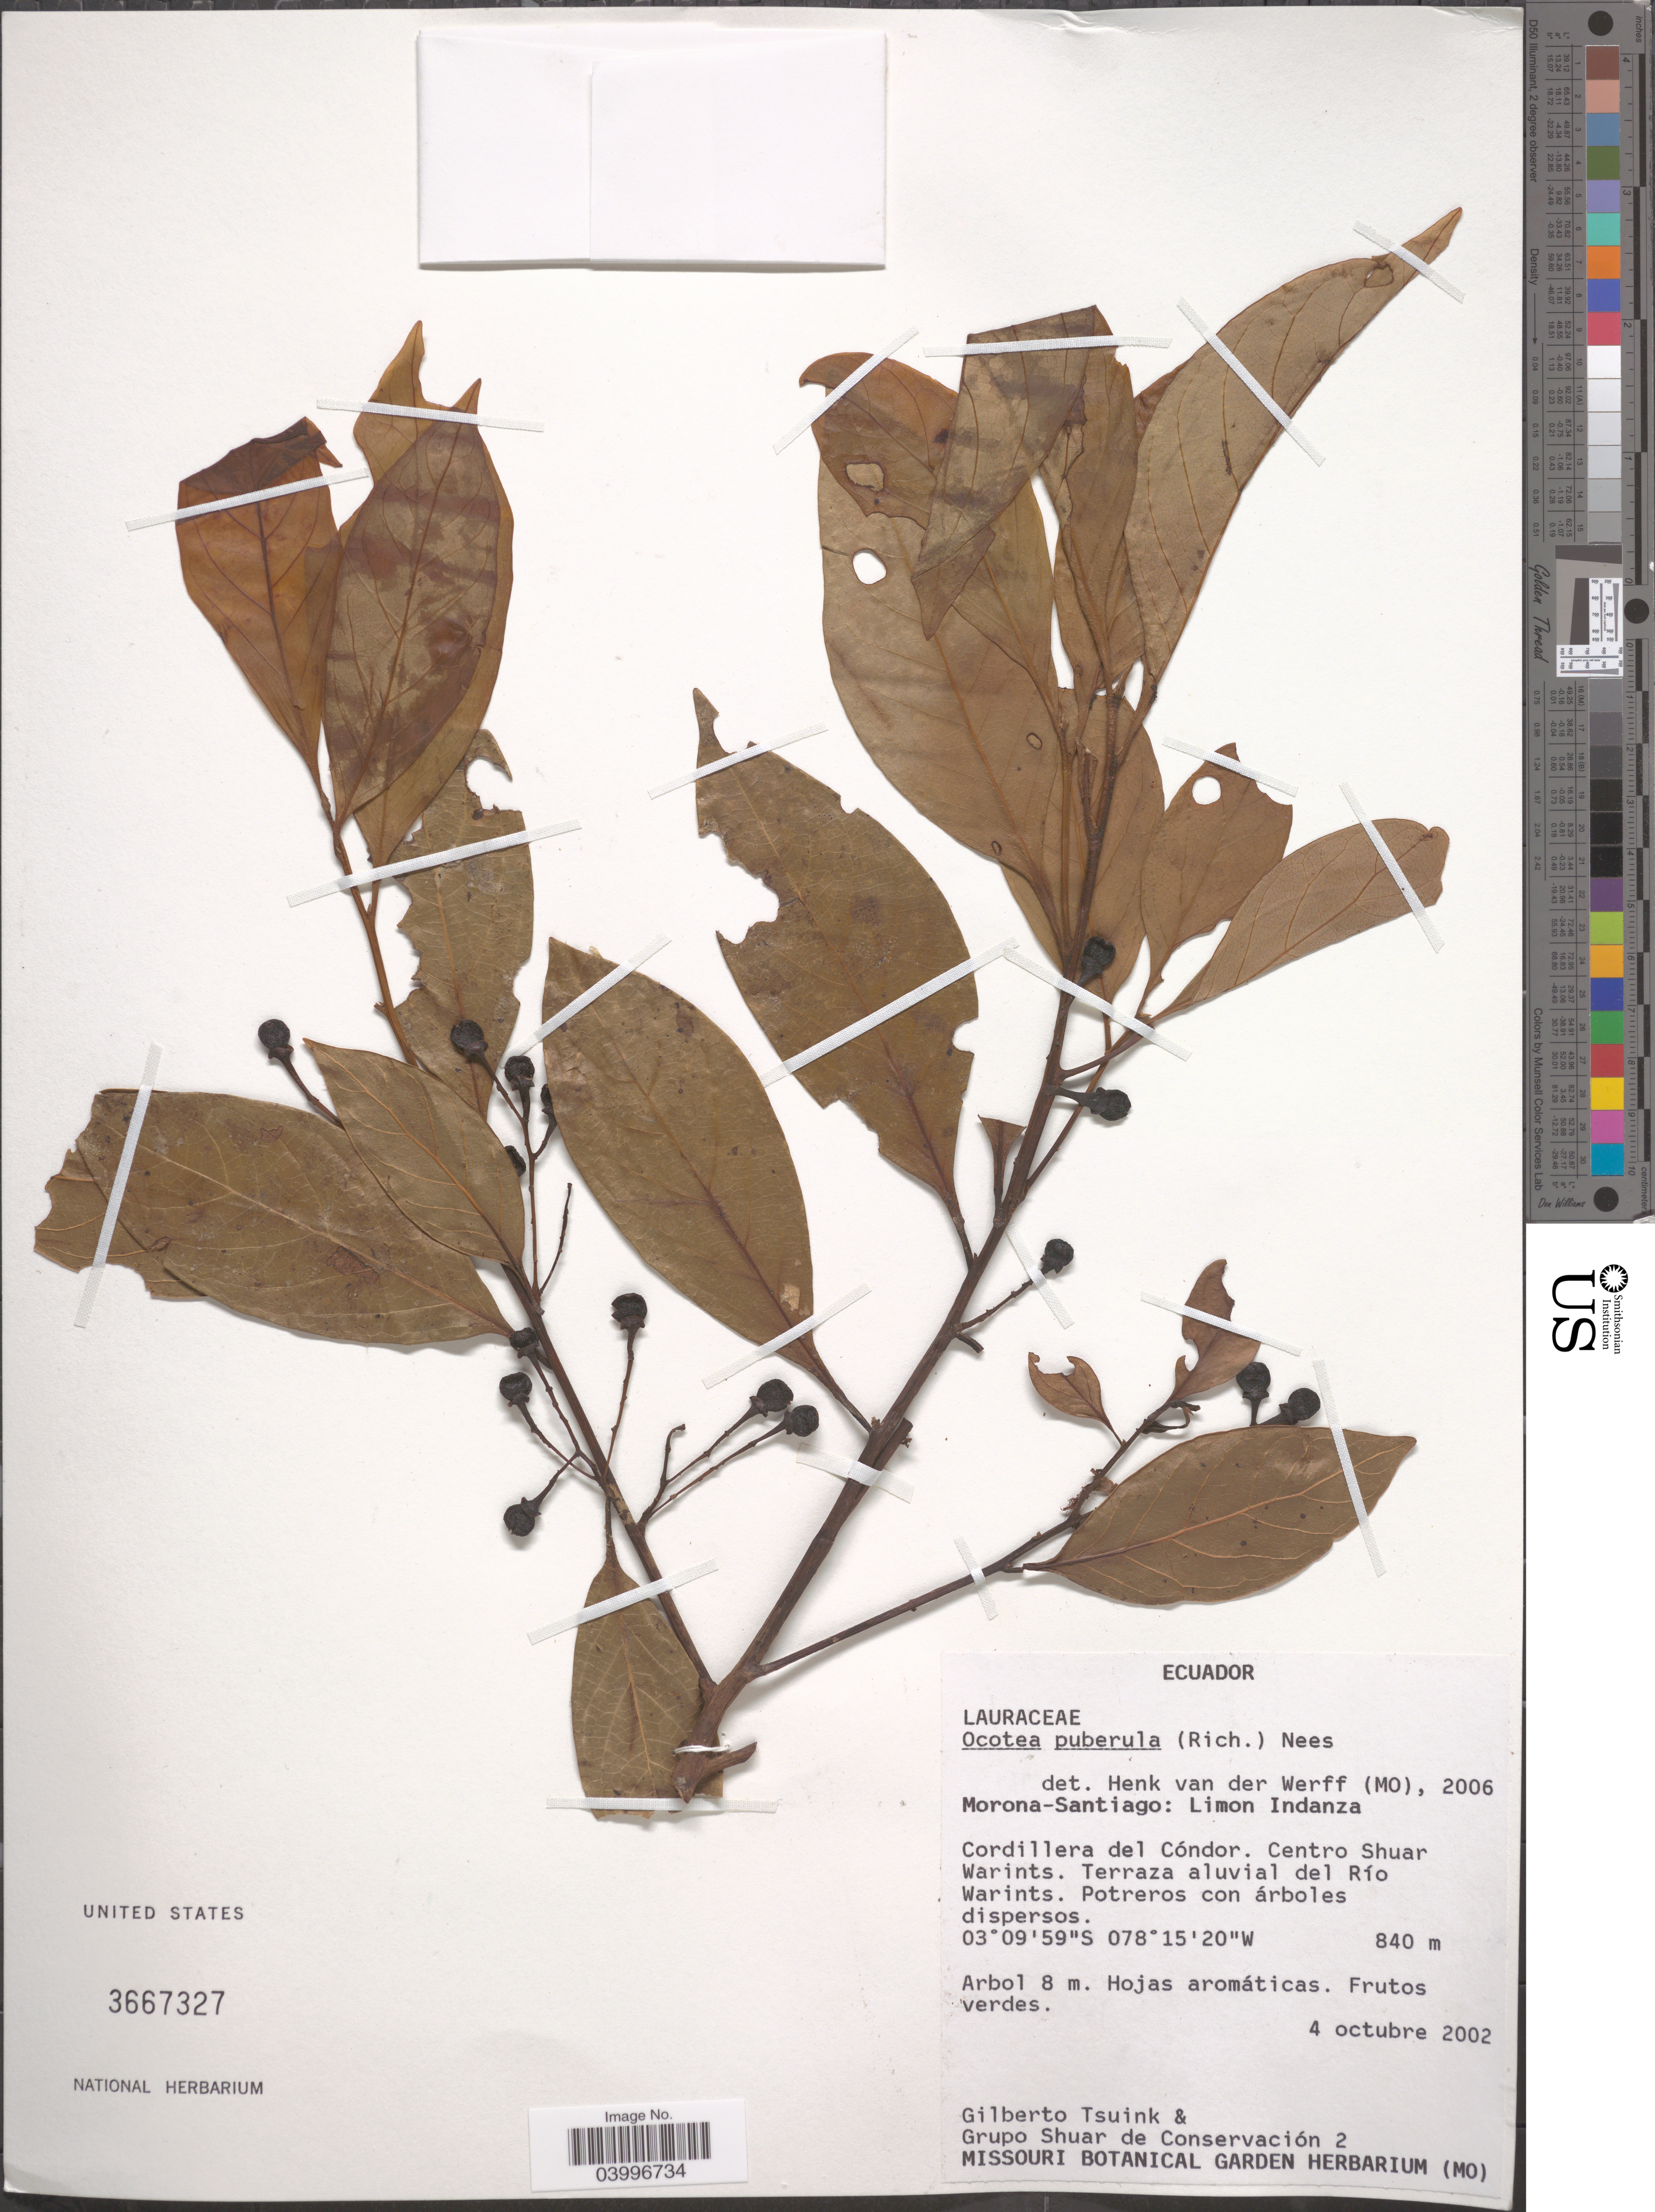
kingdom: Plantae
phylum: Tracheophyta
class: Magnoliopsida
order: Laurales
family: Lauraceae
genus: Ocotea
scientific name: Ocotea puberula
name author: (Rich.) Nees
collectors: G. Tsuink & Grupo Shuar de conservación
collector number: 2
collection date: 2002-10-04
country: Ecuador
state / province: Morona-Santiago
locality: Limon Indanza. Cordillera del Cóndor. Centro Shuar Warints. Terraza aluvial del Río Warints.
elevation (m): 840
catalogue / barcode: US 3667327